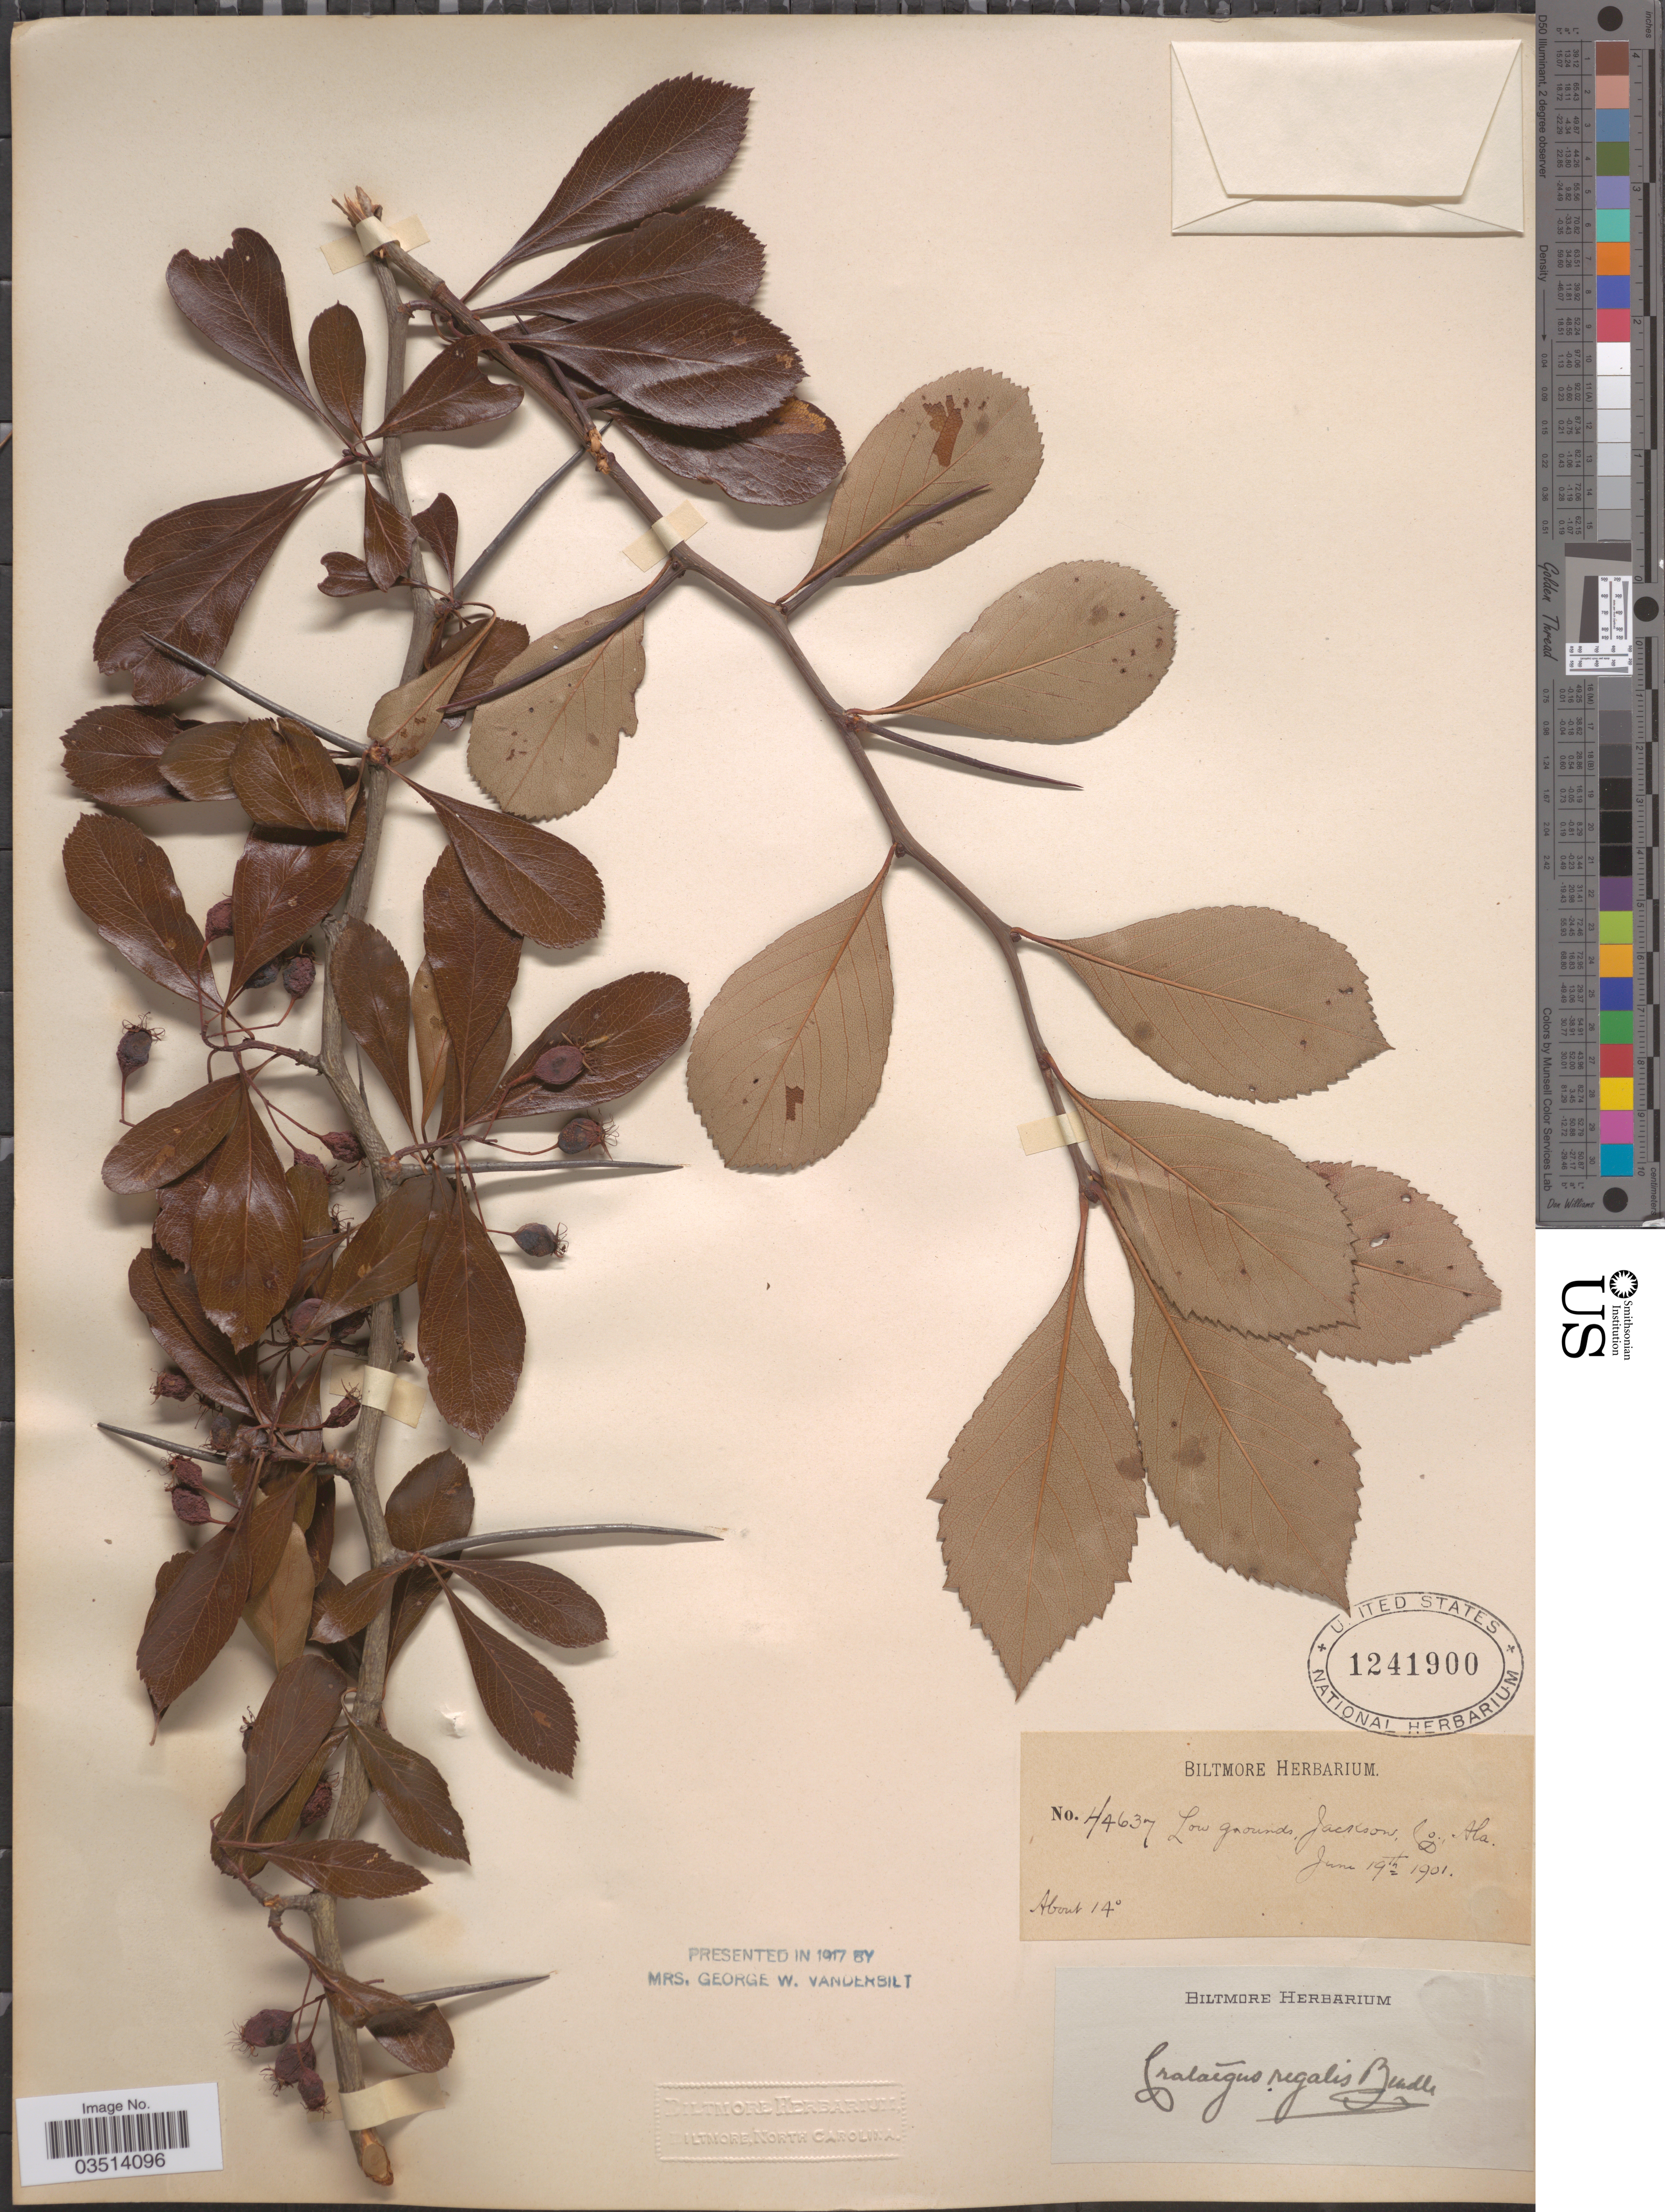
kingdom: Plantae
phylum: Tracheophyta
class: Magnoliopsida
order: Rosales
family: Rosaceae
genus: Crataegus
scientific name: Crataegus crus-galli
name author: L.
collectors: ex herb. Biltmore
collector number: H4637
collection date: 1901-06-19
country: United States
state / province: Alabama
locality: Low grounds, Jackson Co.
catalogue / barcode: US 1241900